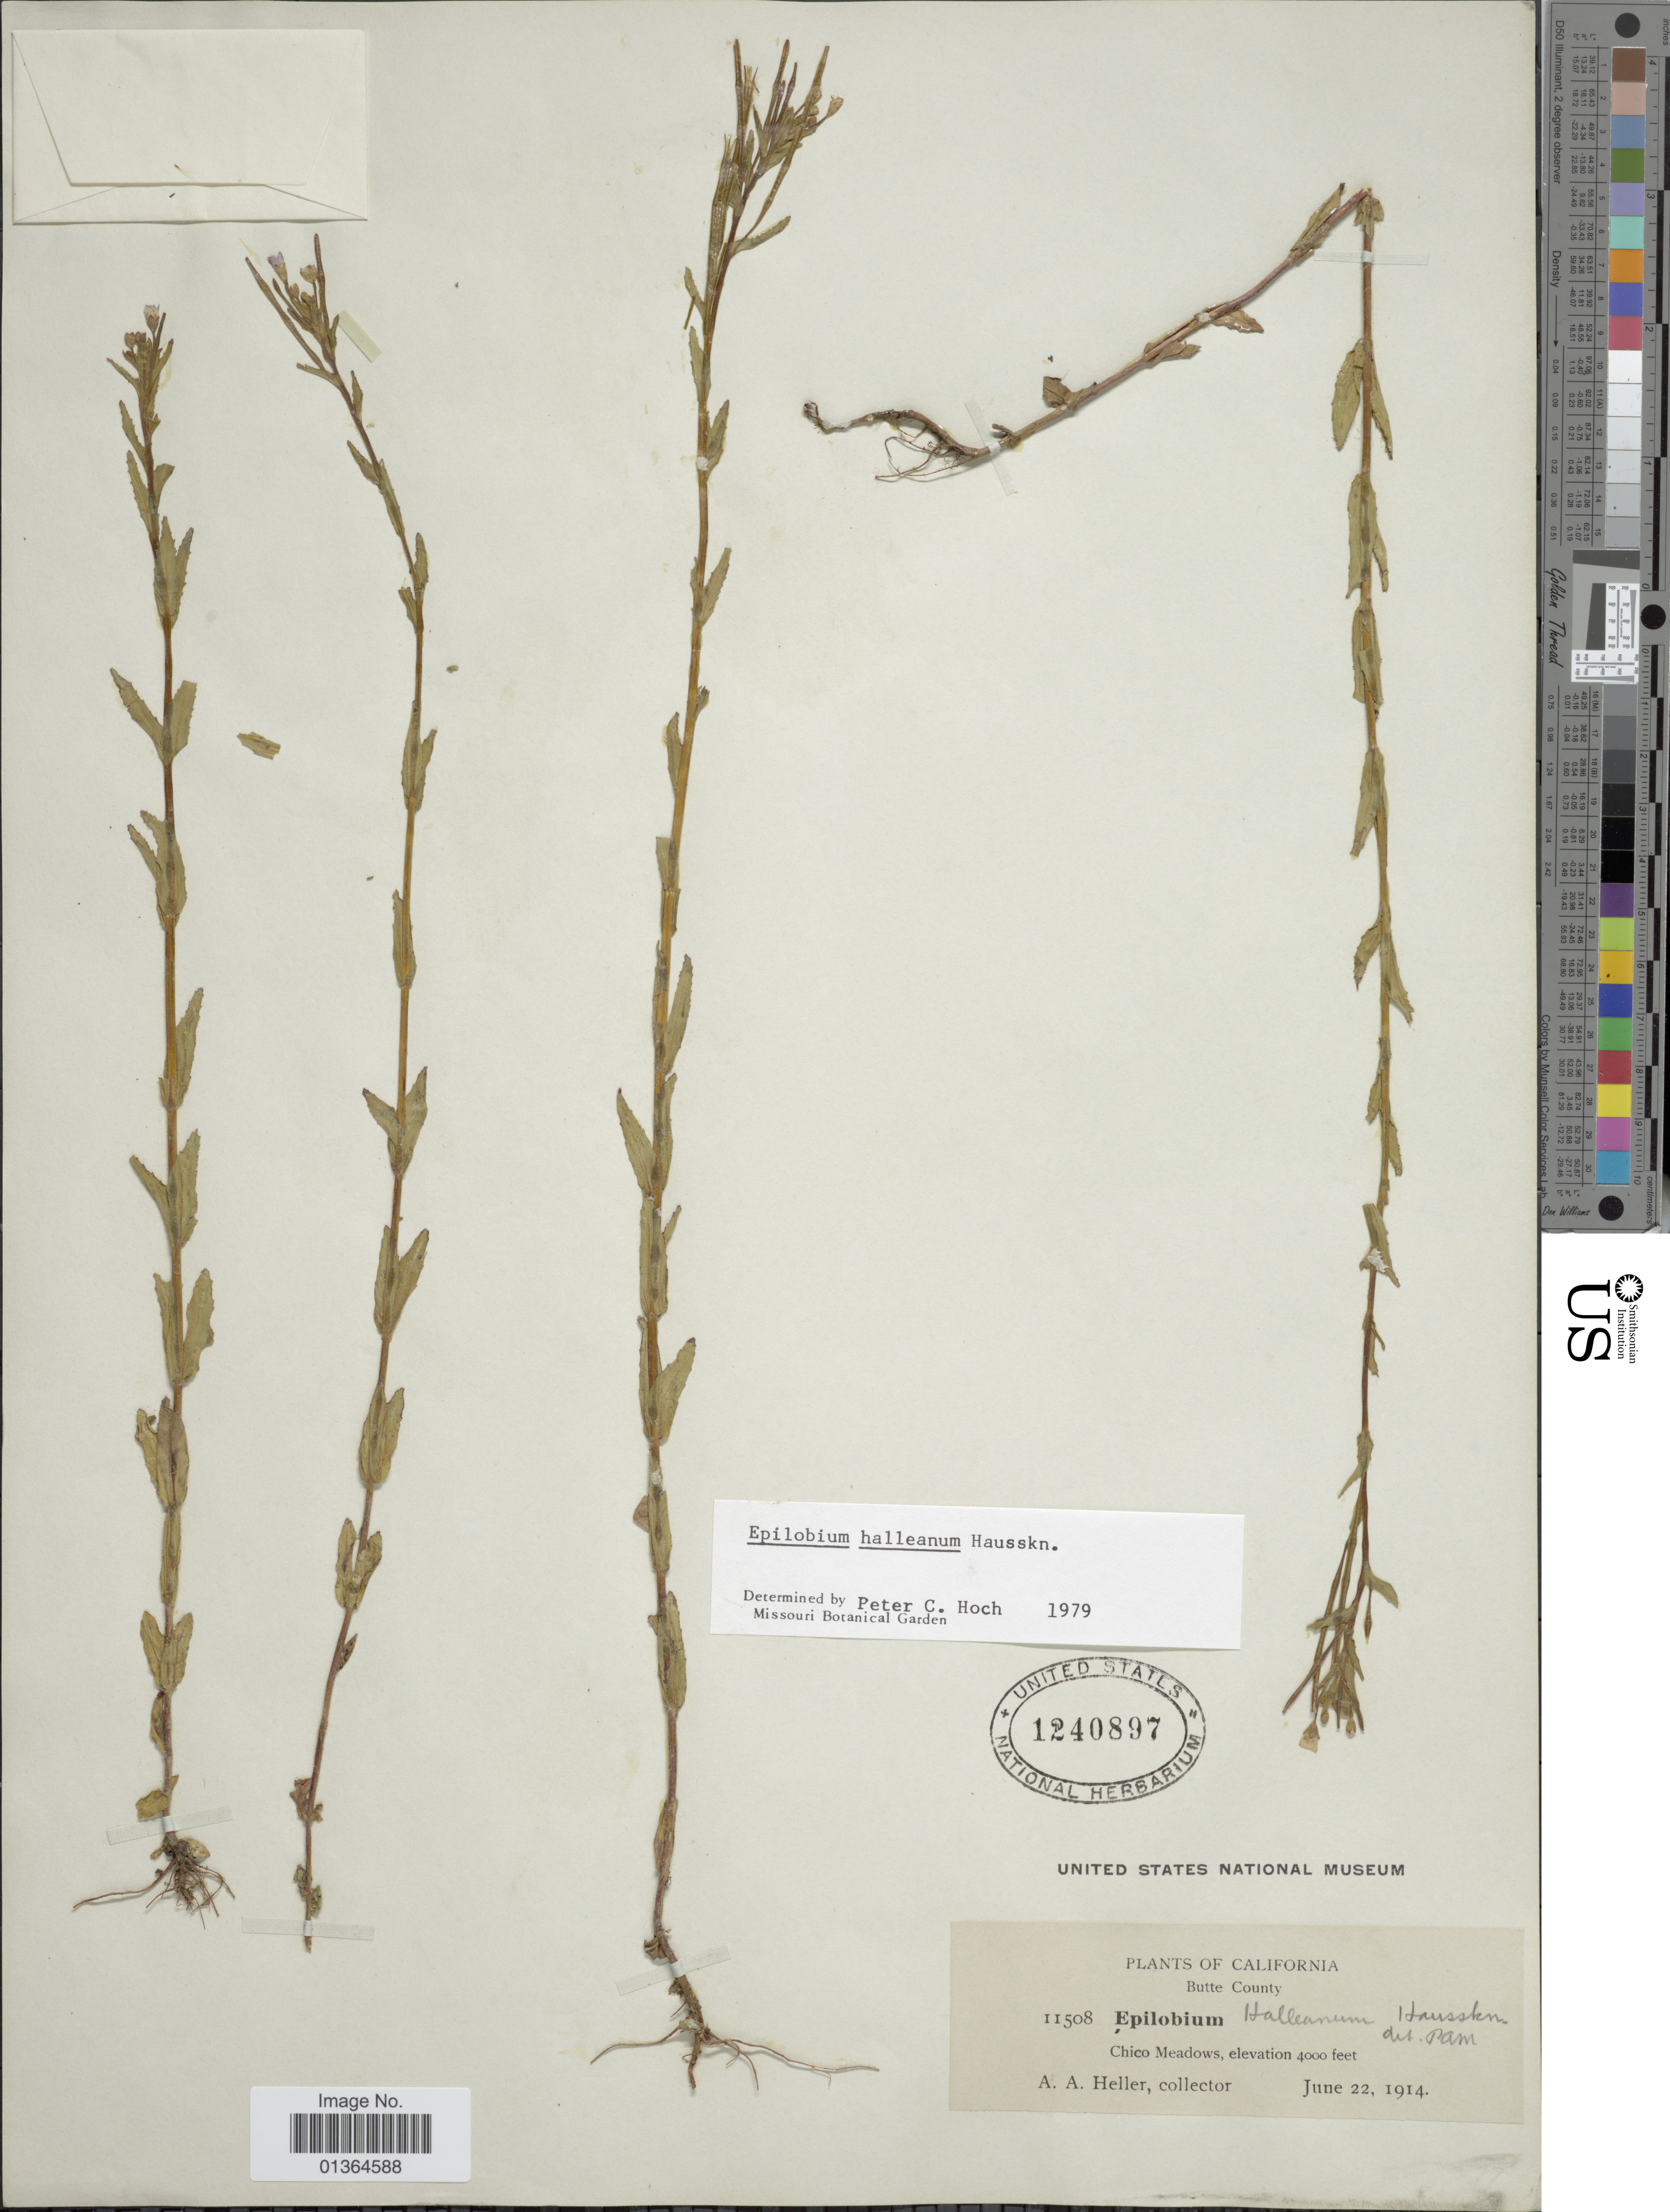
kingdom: Plantae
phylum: Tracheophyta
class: Magnoliopsida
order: Myrtales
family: Onagraceae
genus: Epilobium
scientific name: Epilobium hallianum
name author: Hausskn.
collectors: A. A. Heller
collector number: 11508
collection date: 1914-06-22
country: United States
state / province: California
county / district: Butte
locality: Butte County. Chico Meadows.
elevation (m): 1219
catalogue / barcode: US 1240897